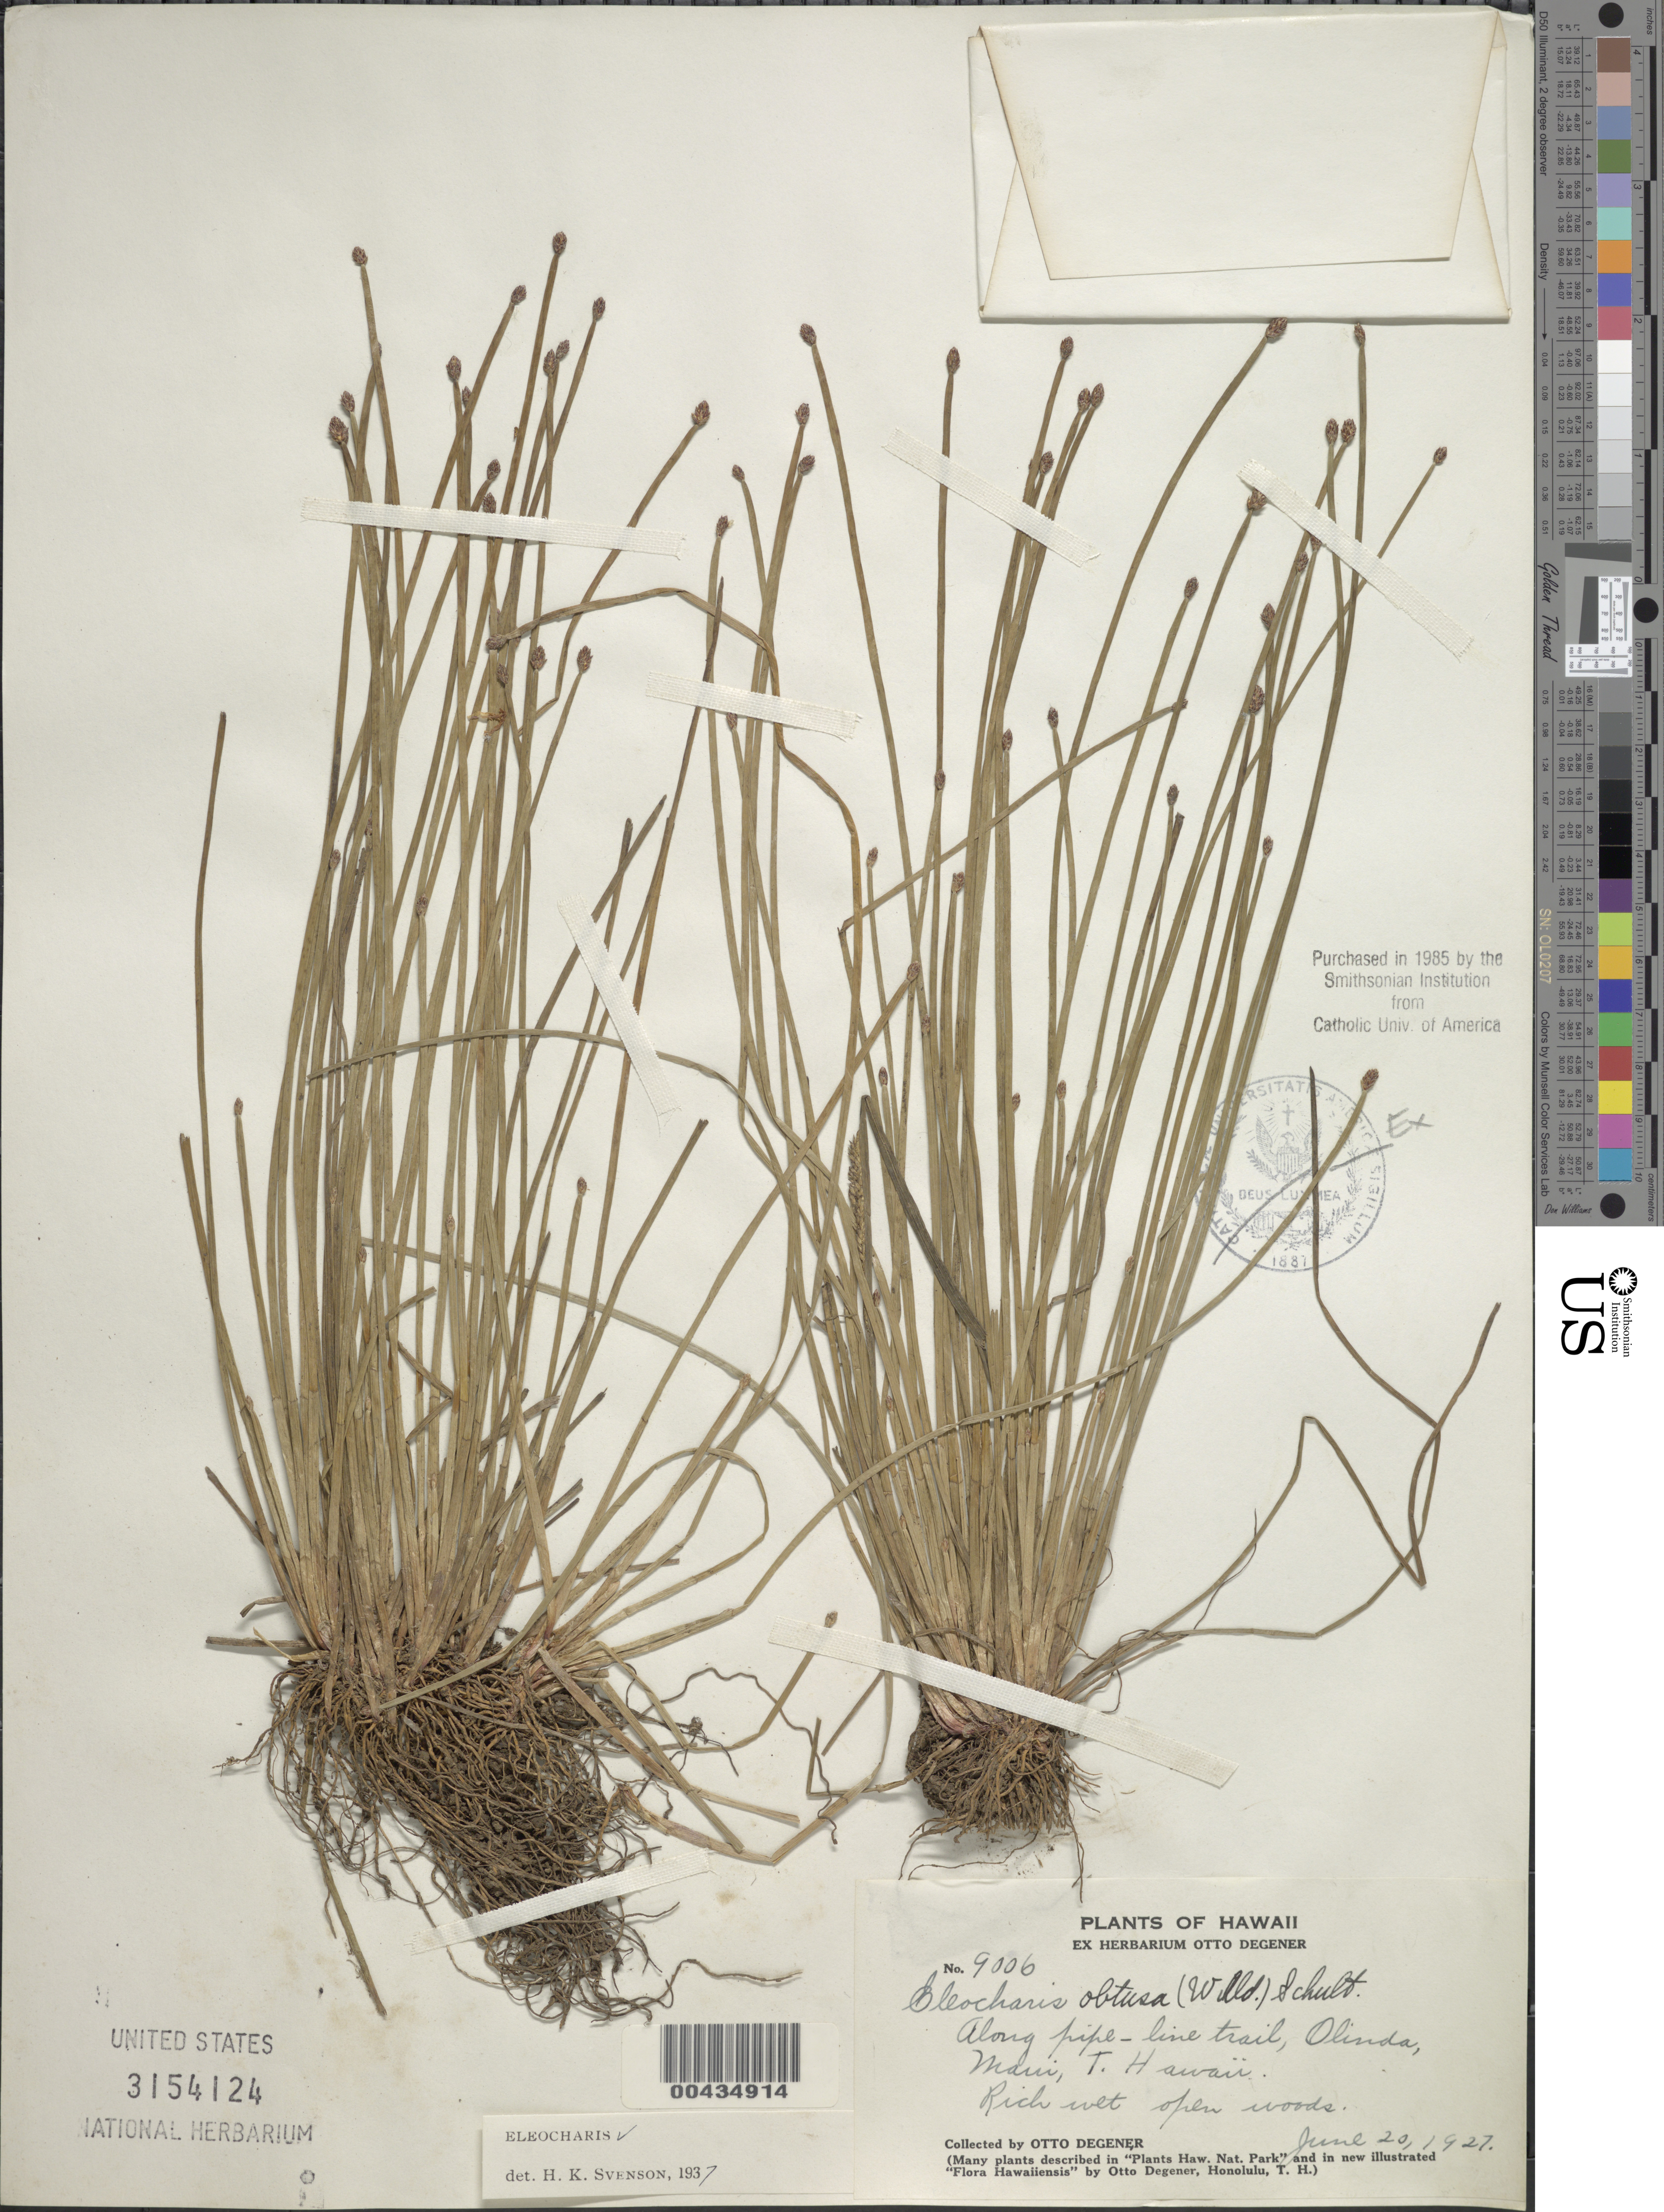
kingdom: Plantae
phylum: Tracheophyta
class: Liliopsida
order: Poales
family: Cyperaceae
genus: Eleocharis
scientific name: Eleocharis obtusa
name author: (Willd.) Schult.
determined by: Svenson, Henry K.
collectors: O. Degener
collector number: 9006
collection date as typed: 20 Jun 1927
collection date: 1927-06-20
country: United States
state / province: Hawaii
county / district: Maui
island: Maui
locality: Along pipe-line trail, Olinda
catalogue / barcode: US 3154124